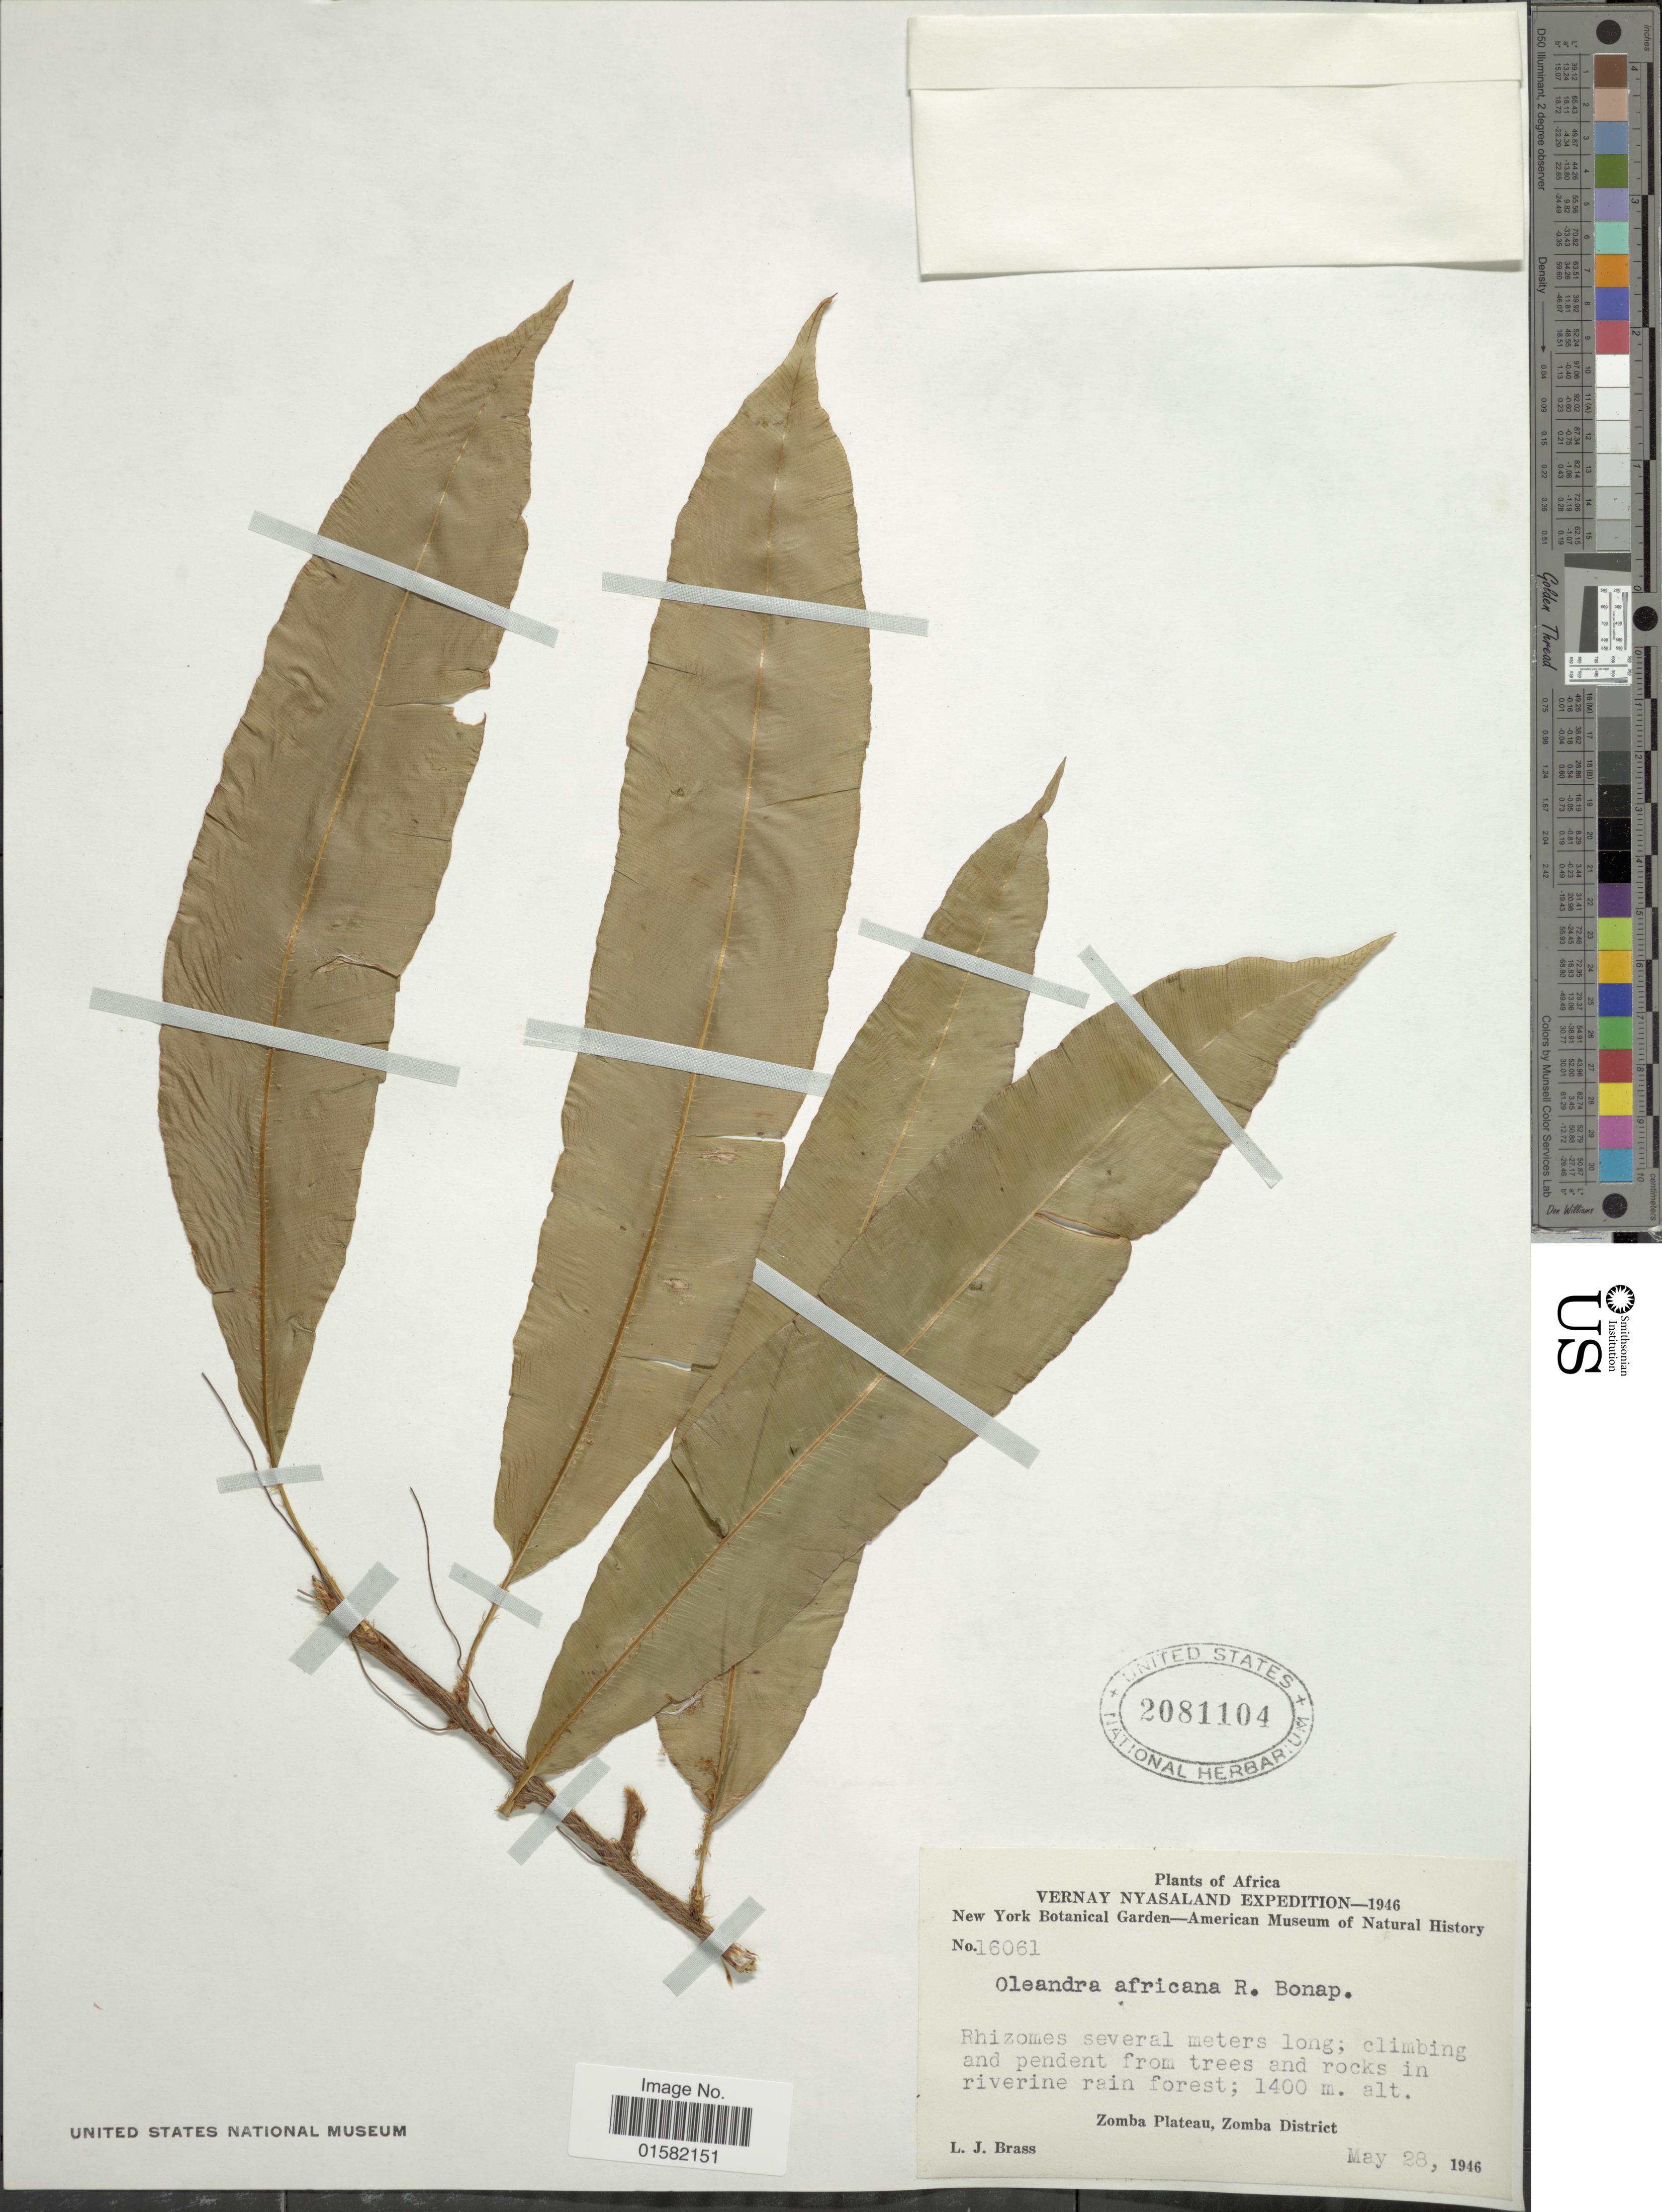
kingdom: Plantae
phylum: Tracheophyta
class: Polypodiopsida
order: Polypodiales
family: Oleandraceae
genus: Oleandra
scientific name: Oleandra africana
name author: Bonap.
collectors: L. J. Brass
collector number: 16061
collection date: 1946-05-28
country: Malawi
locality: Africa, Vernay Nyasaland. Zomba Plateau, Zomba District.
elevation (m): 1400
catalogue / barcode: US 2081104